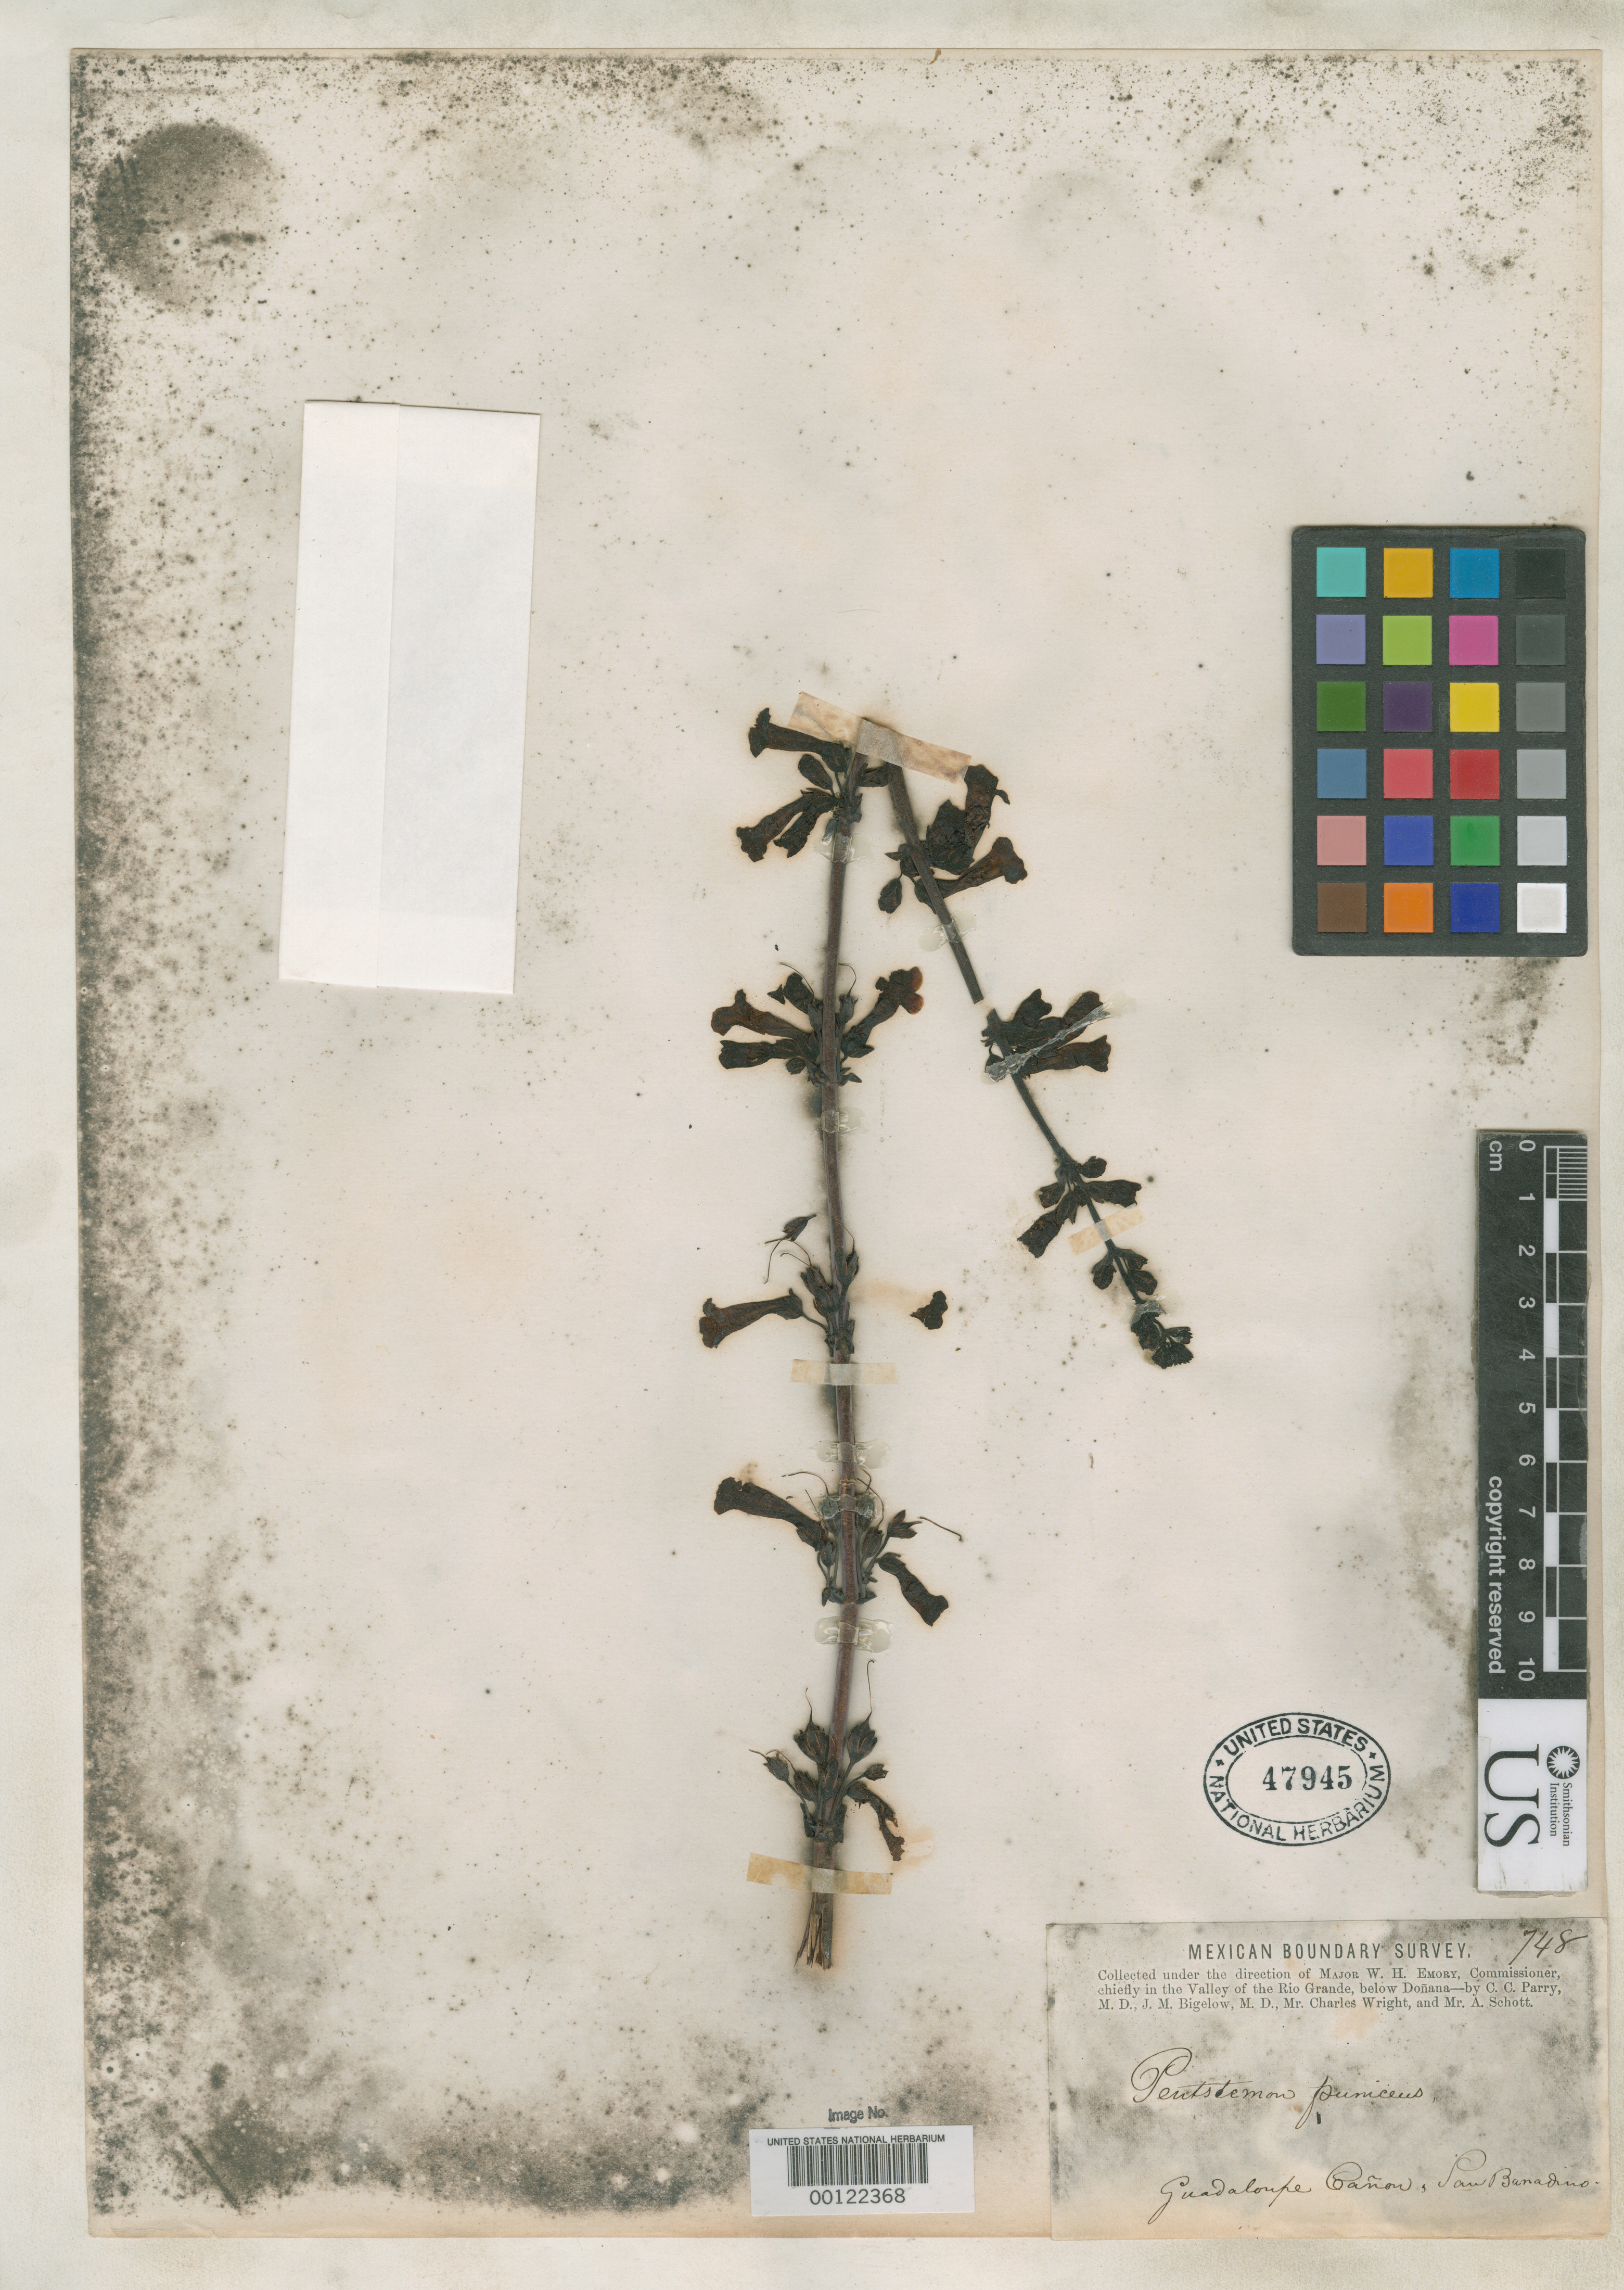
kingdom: Plantae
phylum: Tracheophyta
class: Magnoliopsida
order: Lamiales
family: Plantaginaceae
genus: Penstemon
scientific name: Penstemon puniceus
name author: A. Gray in Emory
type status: Isotype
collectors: C. C. Parry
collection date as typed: Jun 1851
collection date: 1851-06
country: Mexico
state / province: Sonora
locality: Guadalupe Canyon.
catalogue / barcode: US 47945